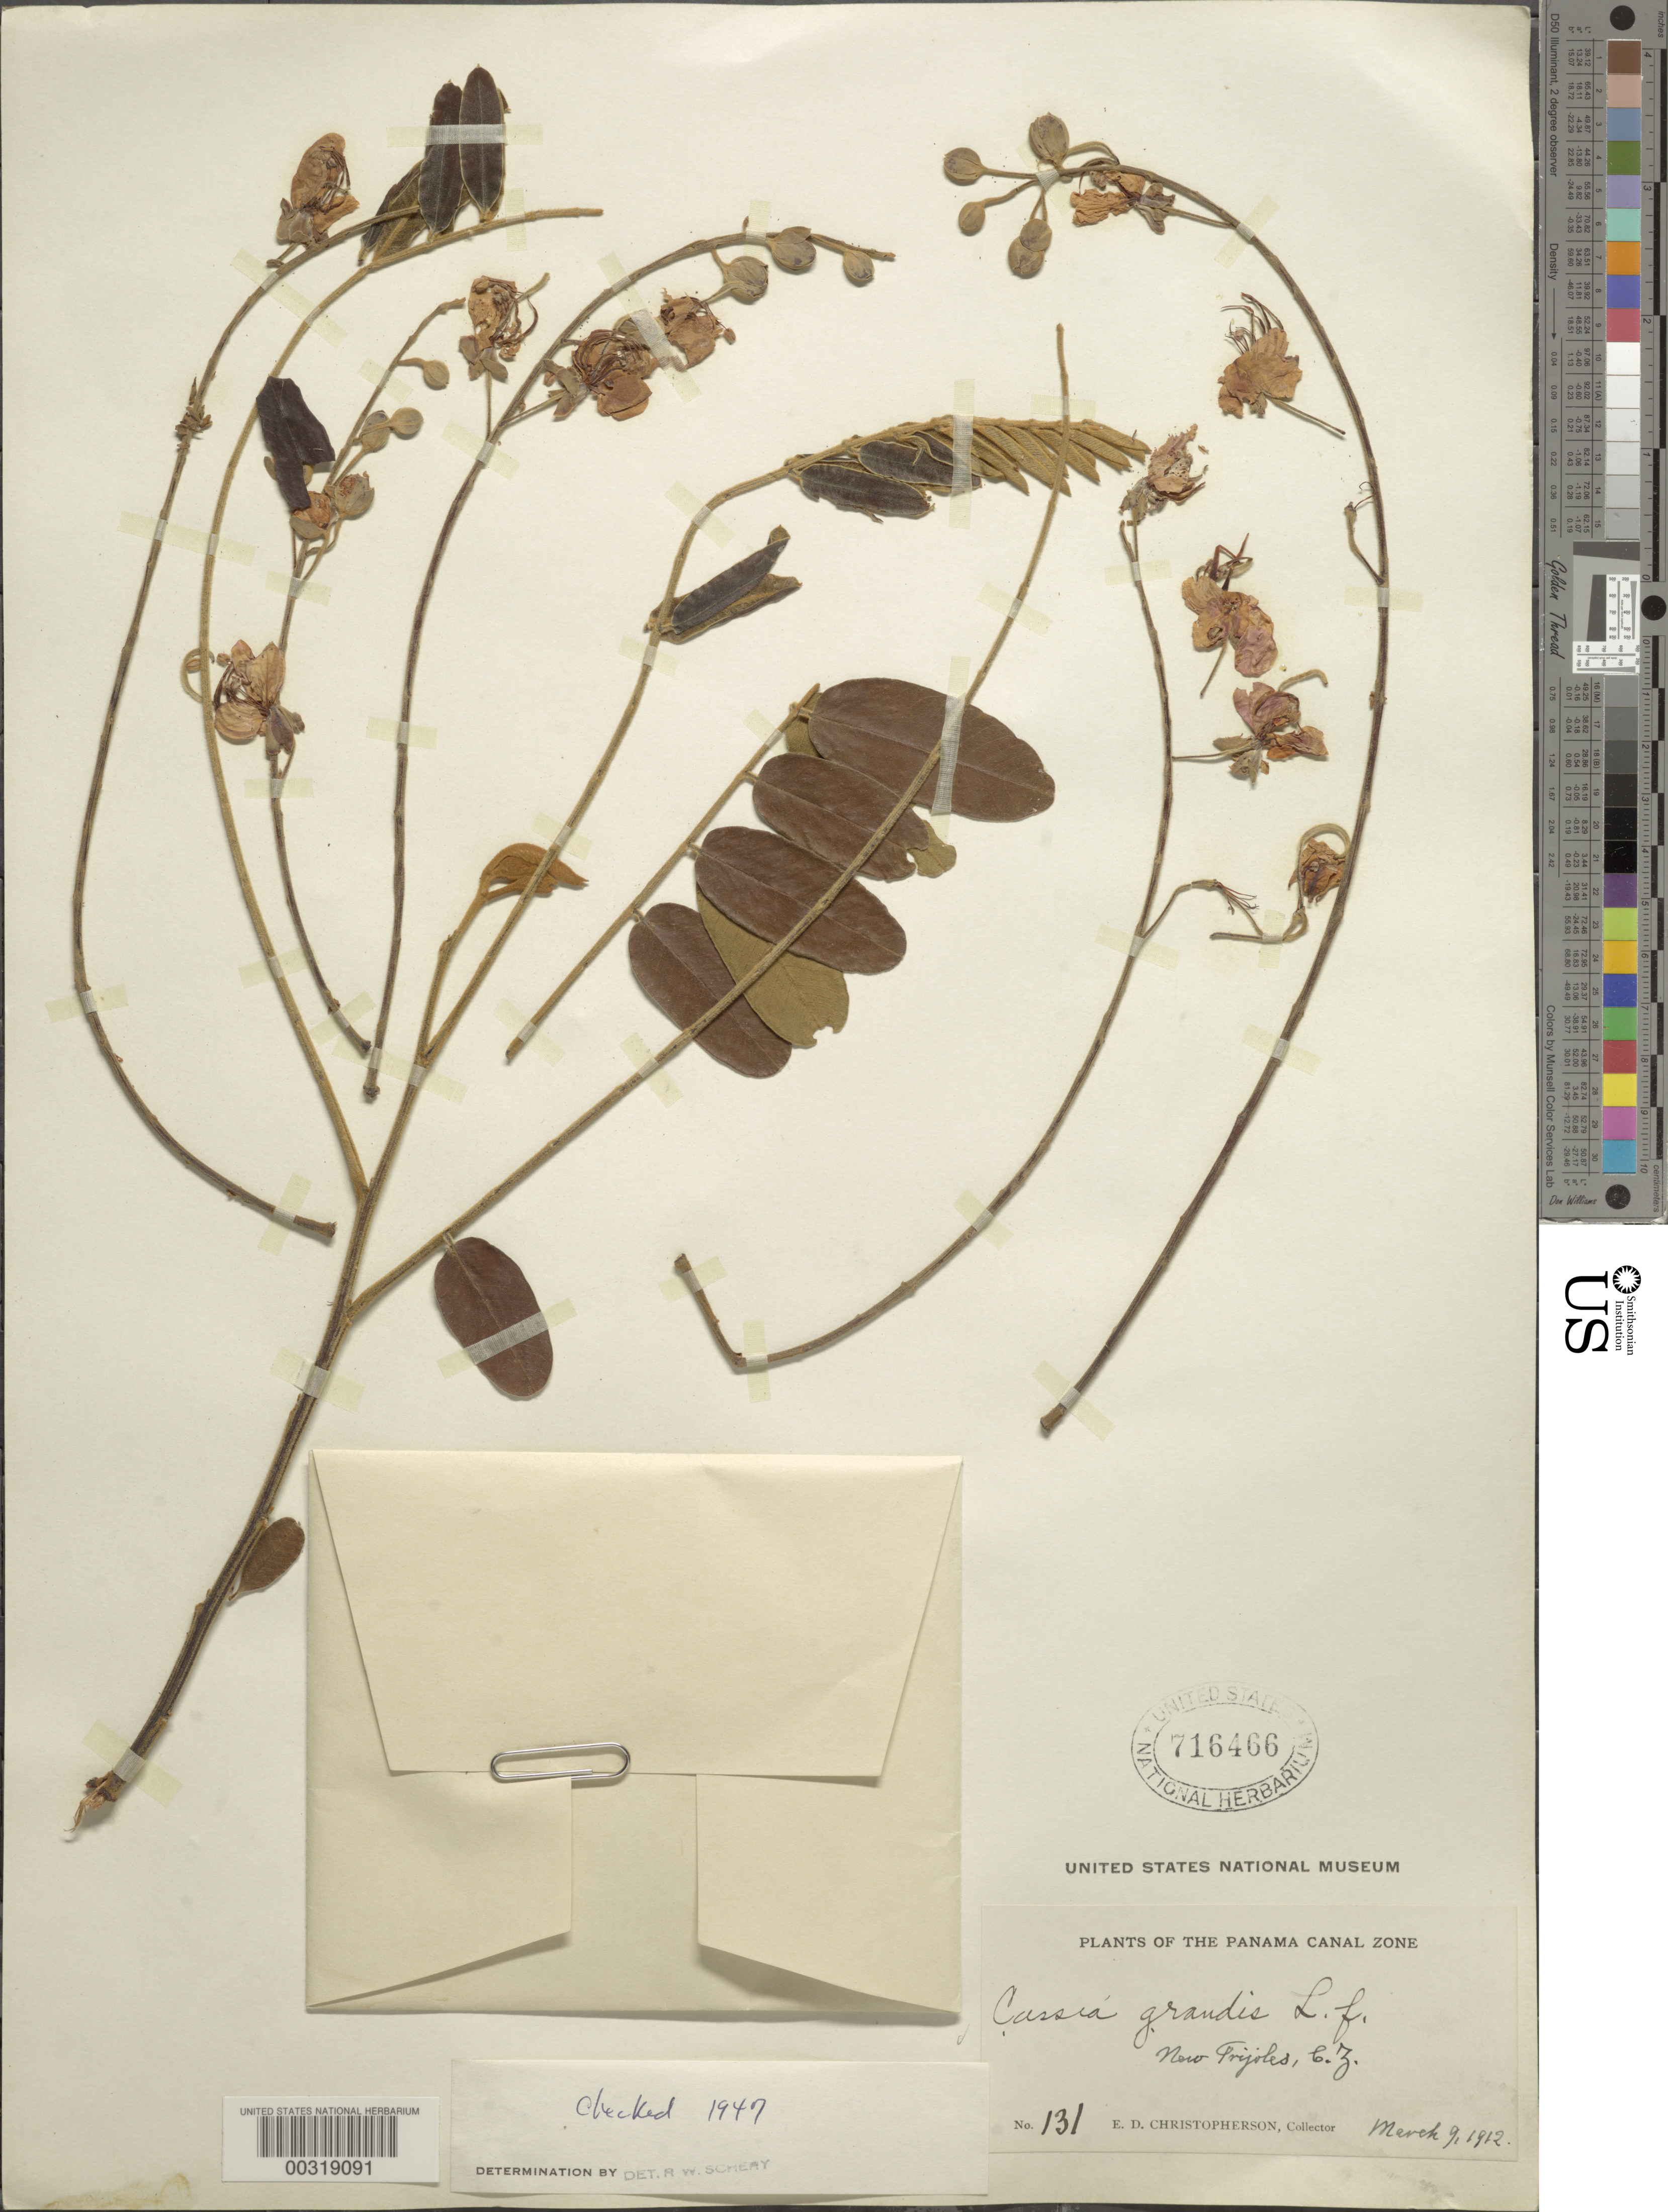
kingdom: Plantae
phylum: Tracheophyta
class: Magnoliopsida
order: Fabales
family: Fabaceae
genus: Cassia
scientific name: Cassia grandis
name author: L. f.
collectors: E. Christopherson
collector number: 131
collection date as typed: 09 Mar 1912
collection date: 1912-03-09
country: Panama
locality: New Frijoles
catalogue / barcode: US 716466